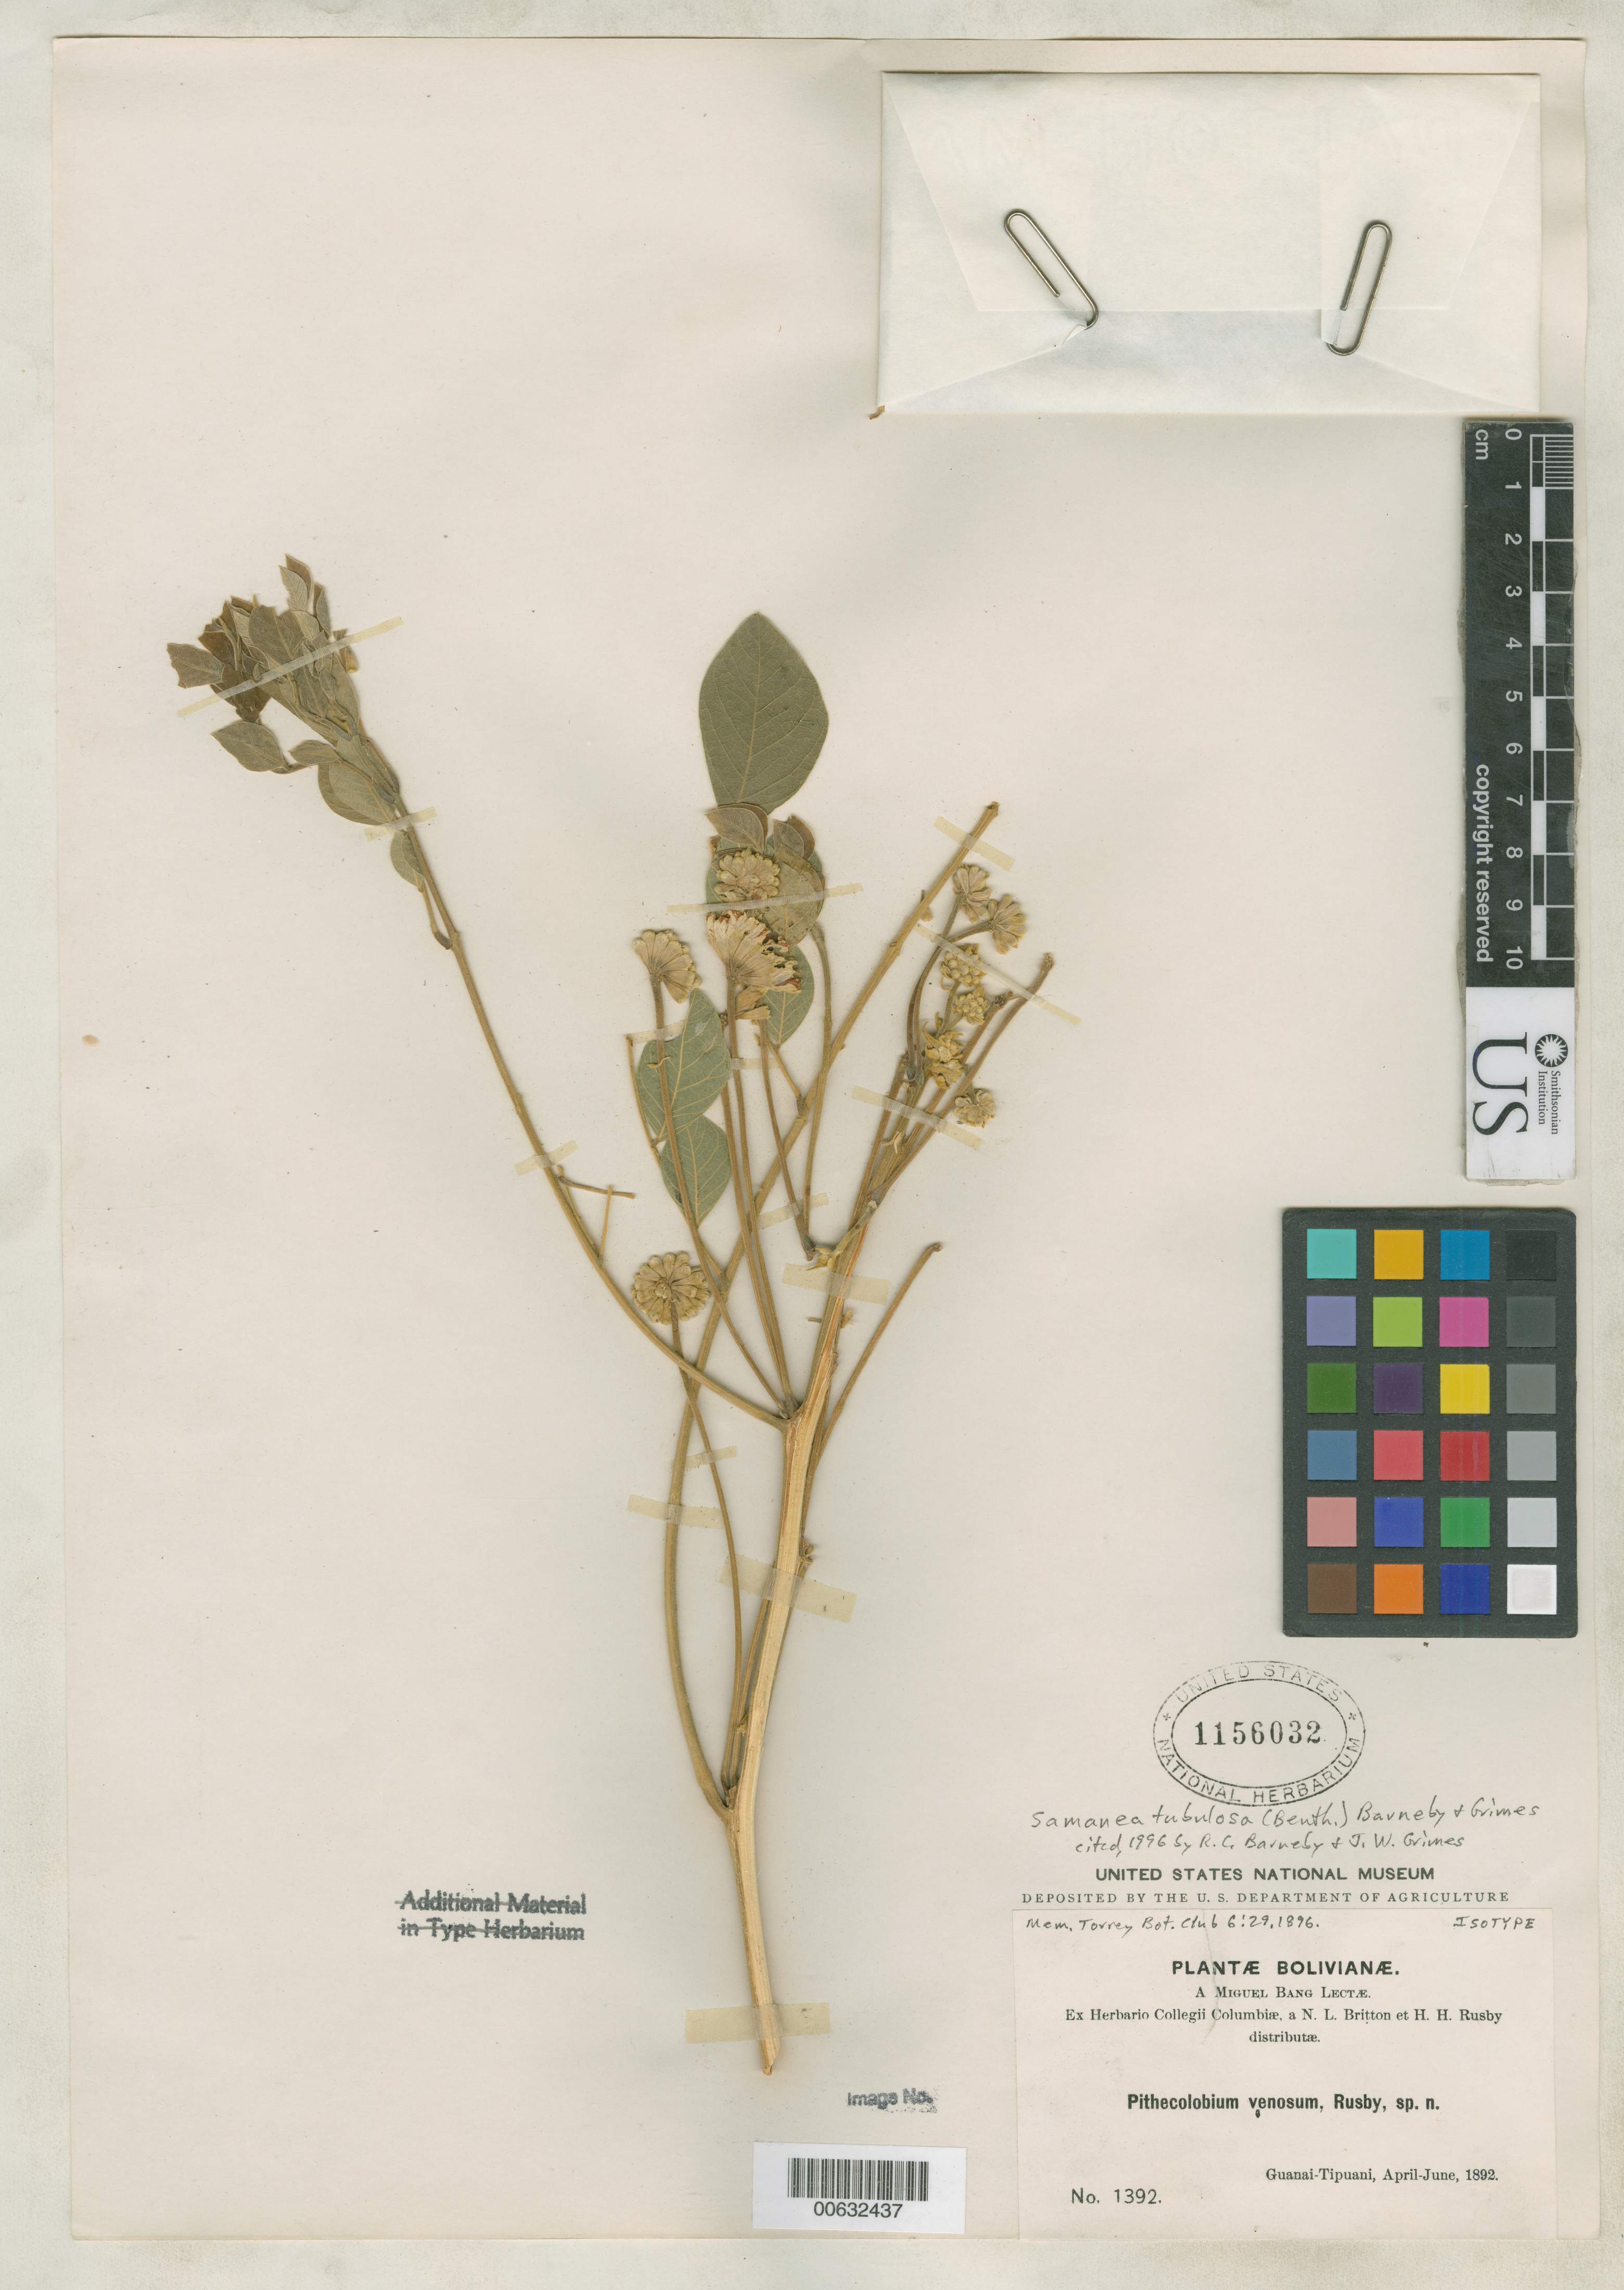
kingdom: Plantae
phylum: Tracheophyta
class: Magnoliopsida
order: Fabales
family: Fabaceae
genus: Pithecellobium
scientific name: Pithecellobium venosum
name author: Rusby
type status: Isotype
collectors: M. Bang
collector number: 1392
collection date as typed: Apr 1892 to -- Jun 1892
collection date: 1892-04/1892-06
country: Bolivia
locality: Guanai, Tipuani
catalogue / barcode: US 1156032